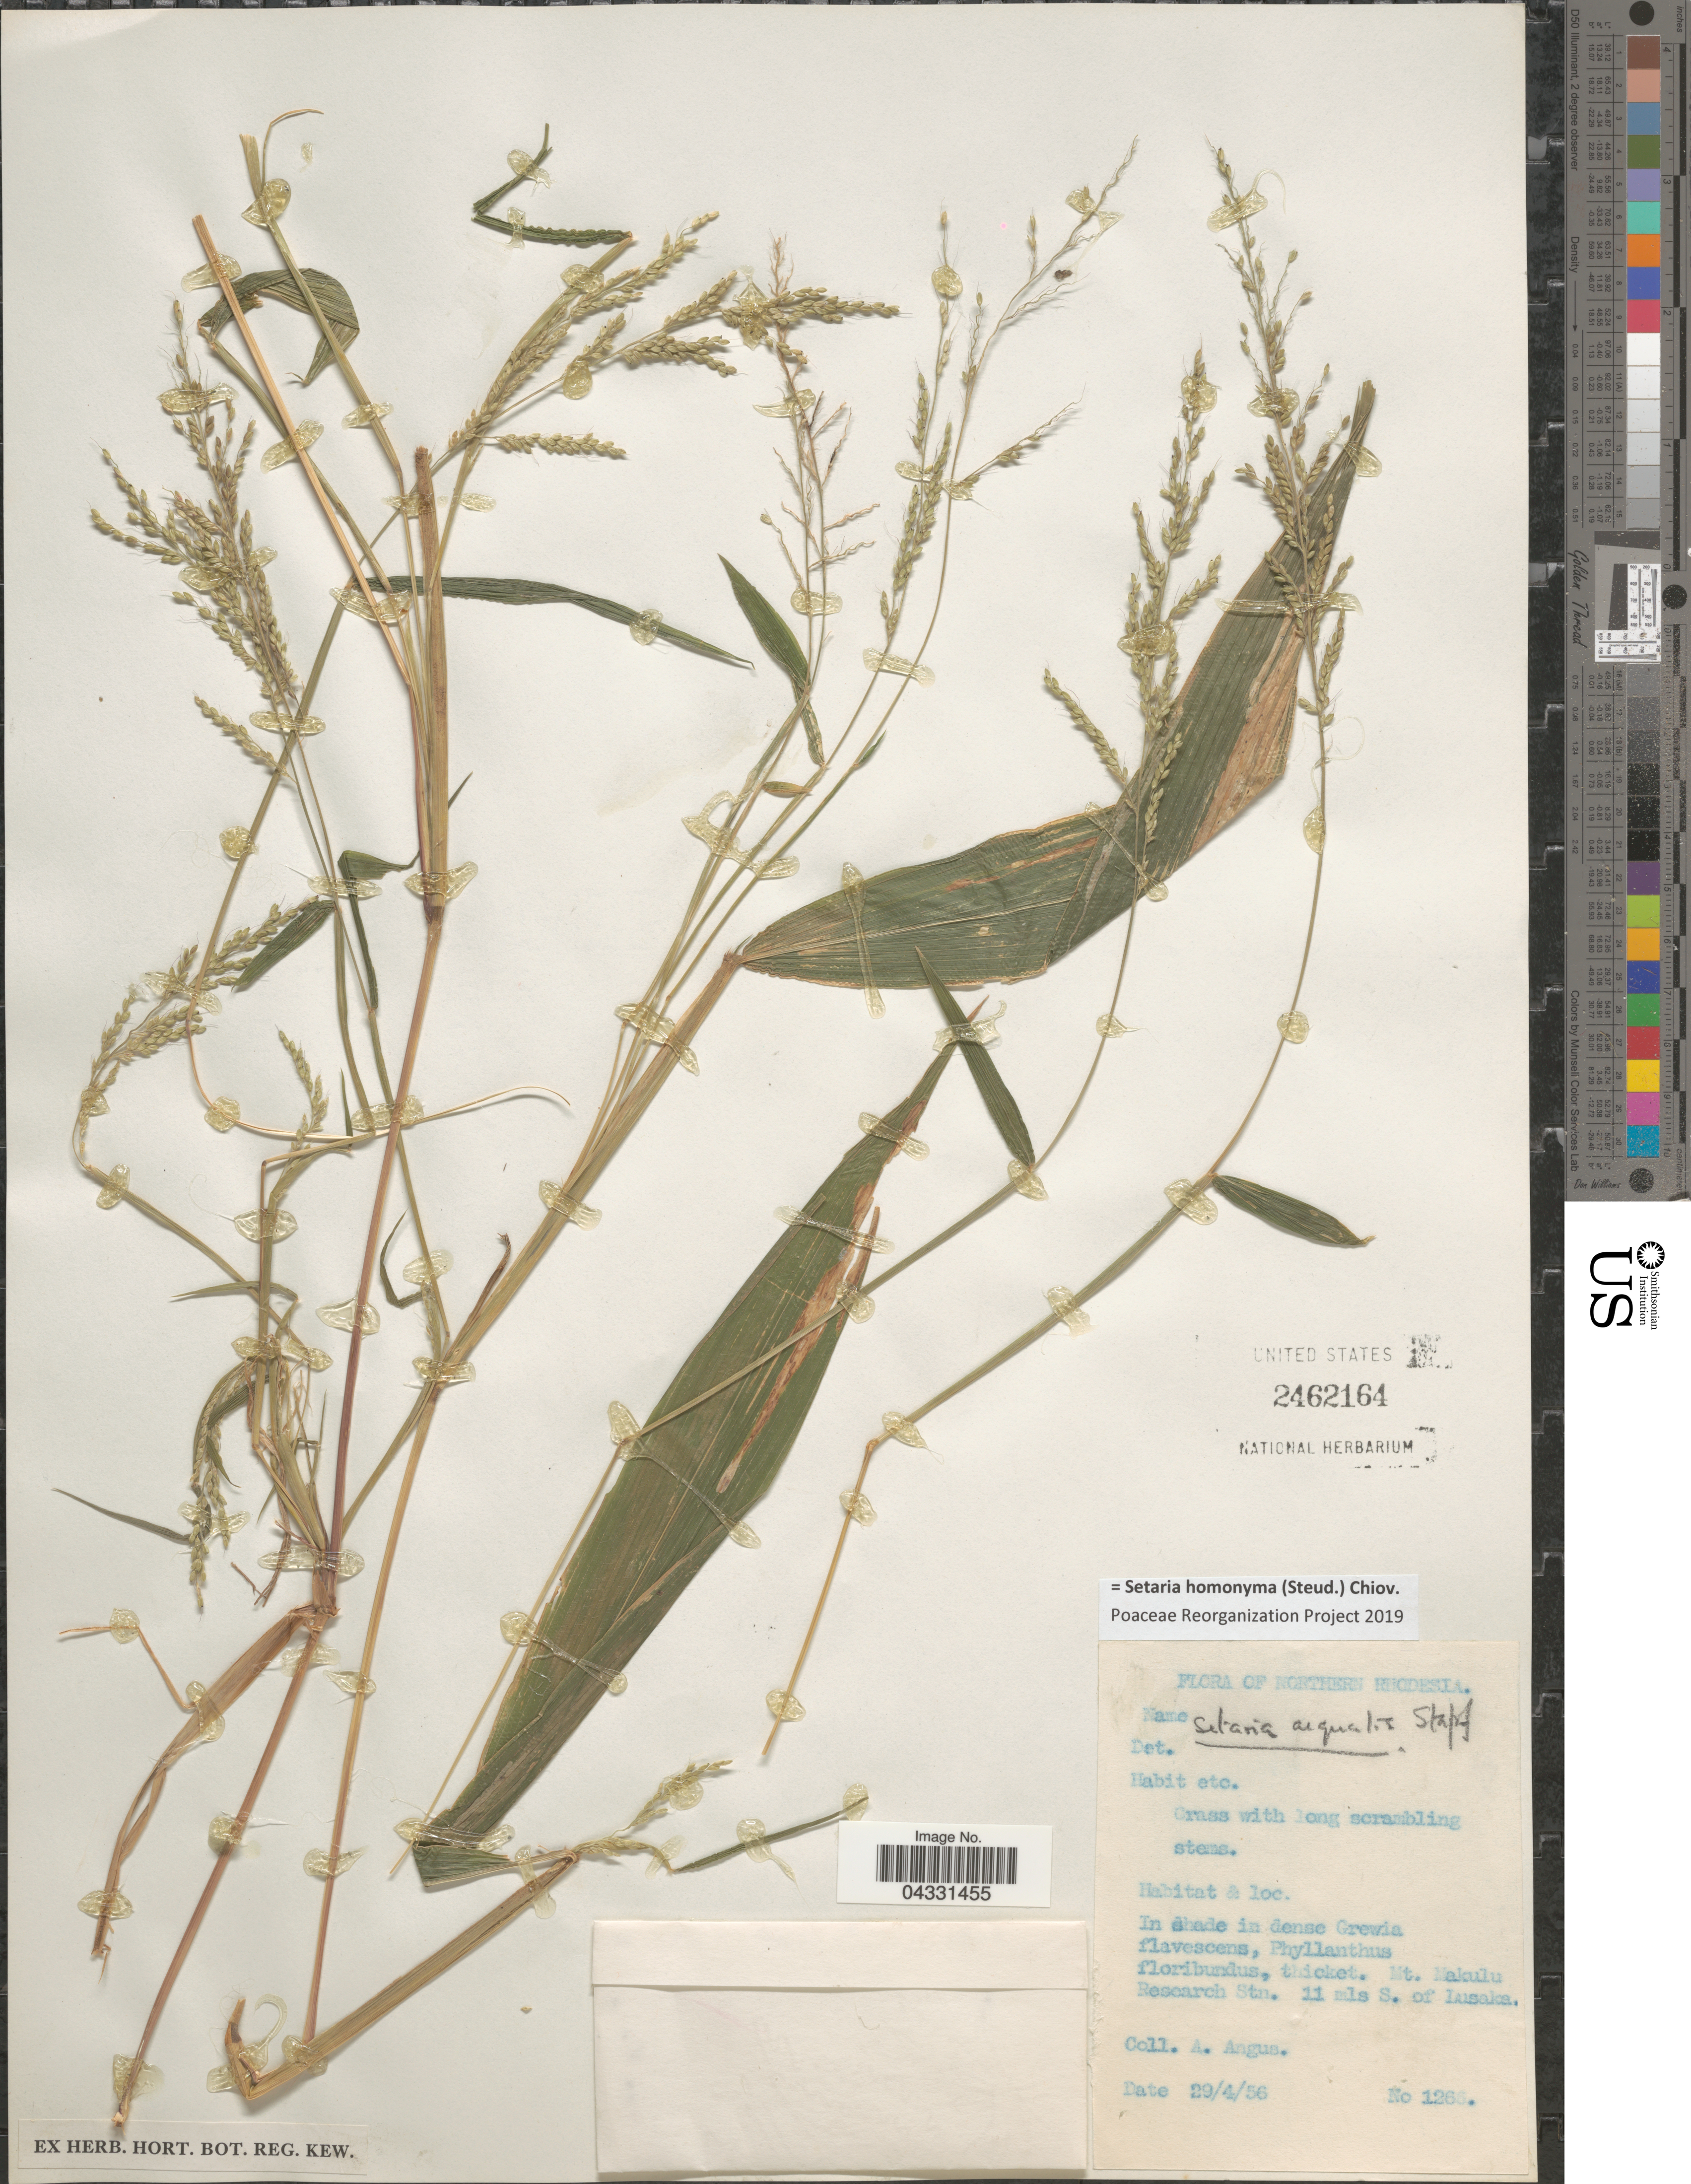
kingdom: Plantae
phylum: Tracheophyta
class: Liliopsida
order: Poales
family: Poaceae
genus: Setaria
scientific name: Setaria homonyma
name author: (Steud.) Chiov.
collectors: A. Angus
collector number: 1266*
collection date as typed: Transcribed d/m/y: 29/4/56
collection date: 1956-04-29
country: Zambia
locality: Northern Rhodesia. In shade in dense Grewia. Mt. Makulu Research Stn. 11 mls S. of Lusaka.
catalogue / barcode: US 2462164